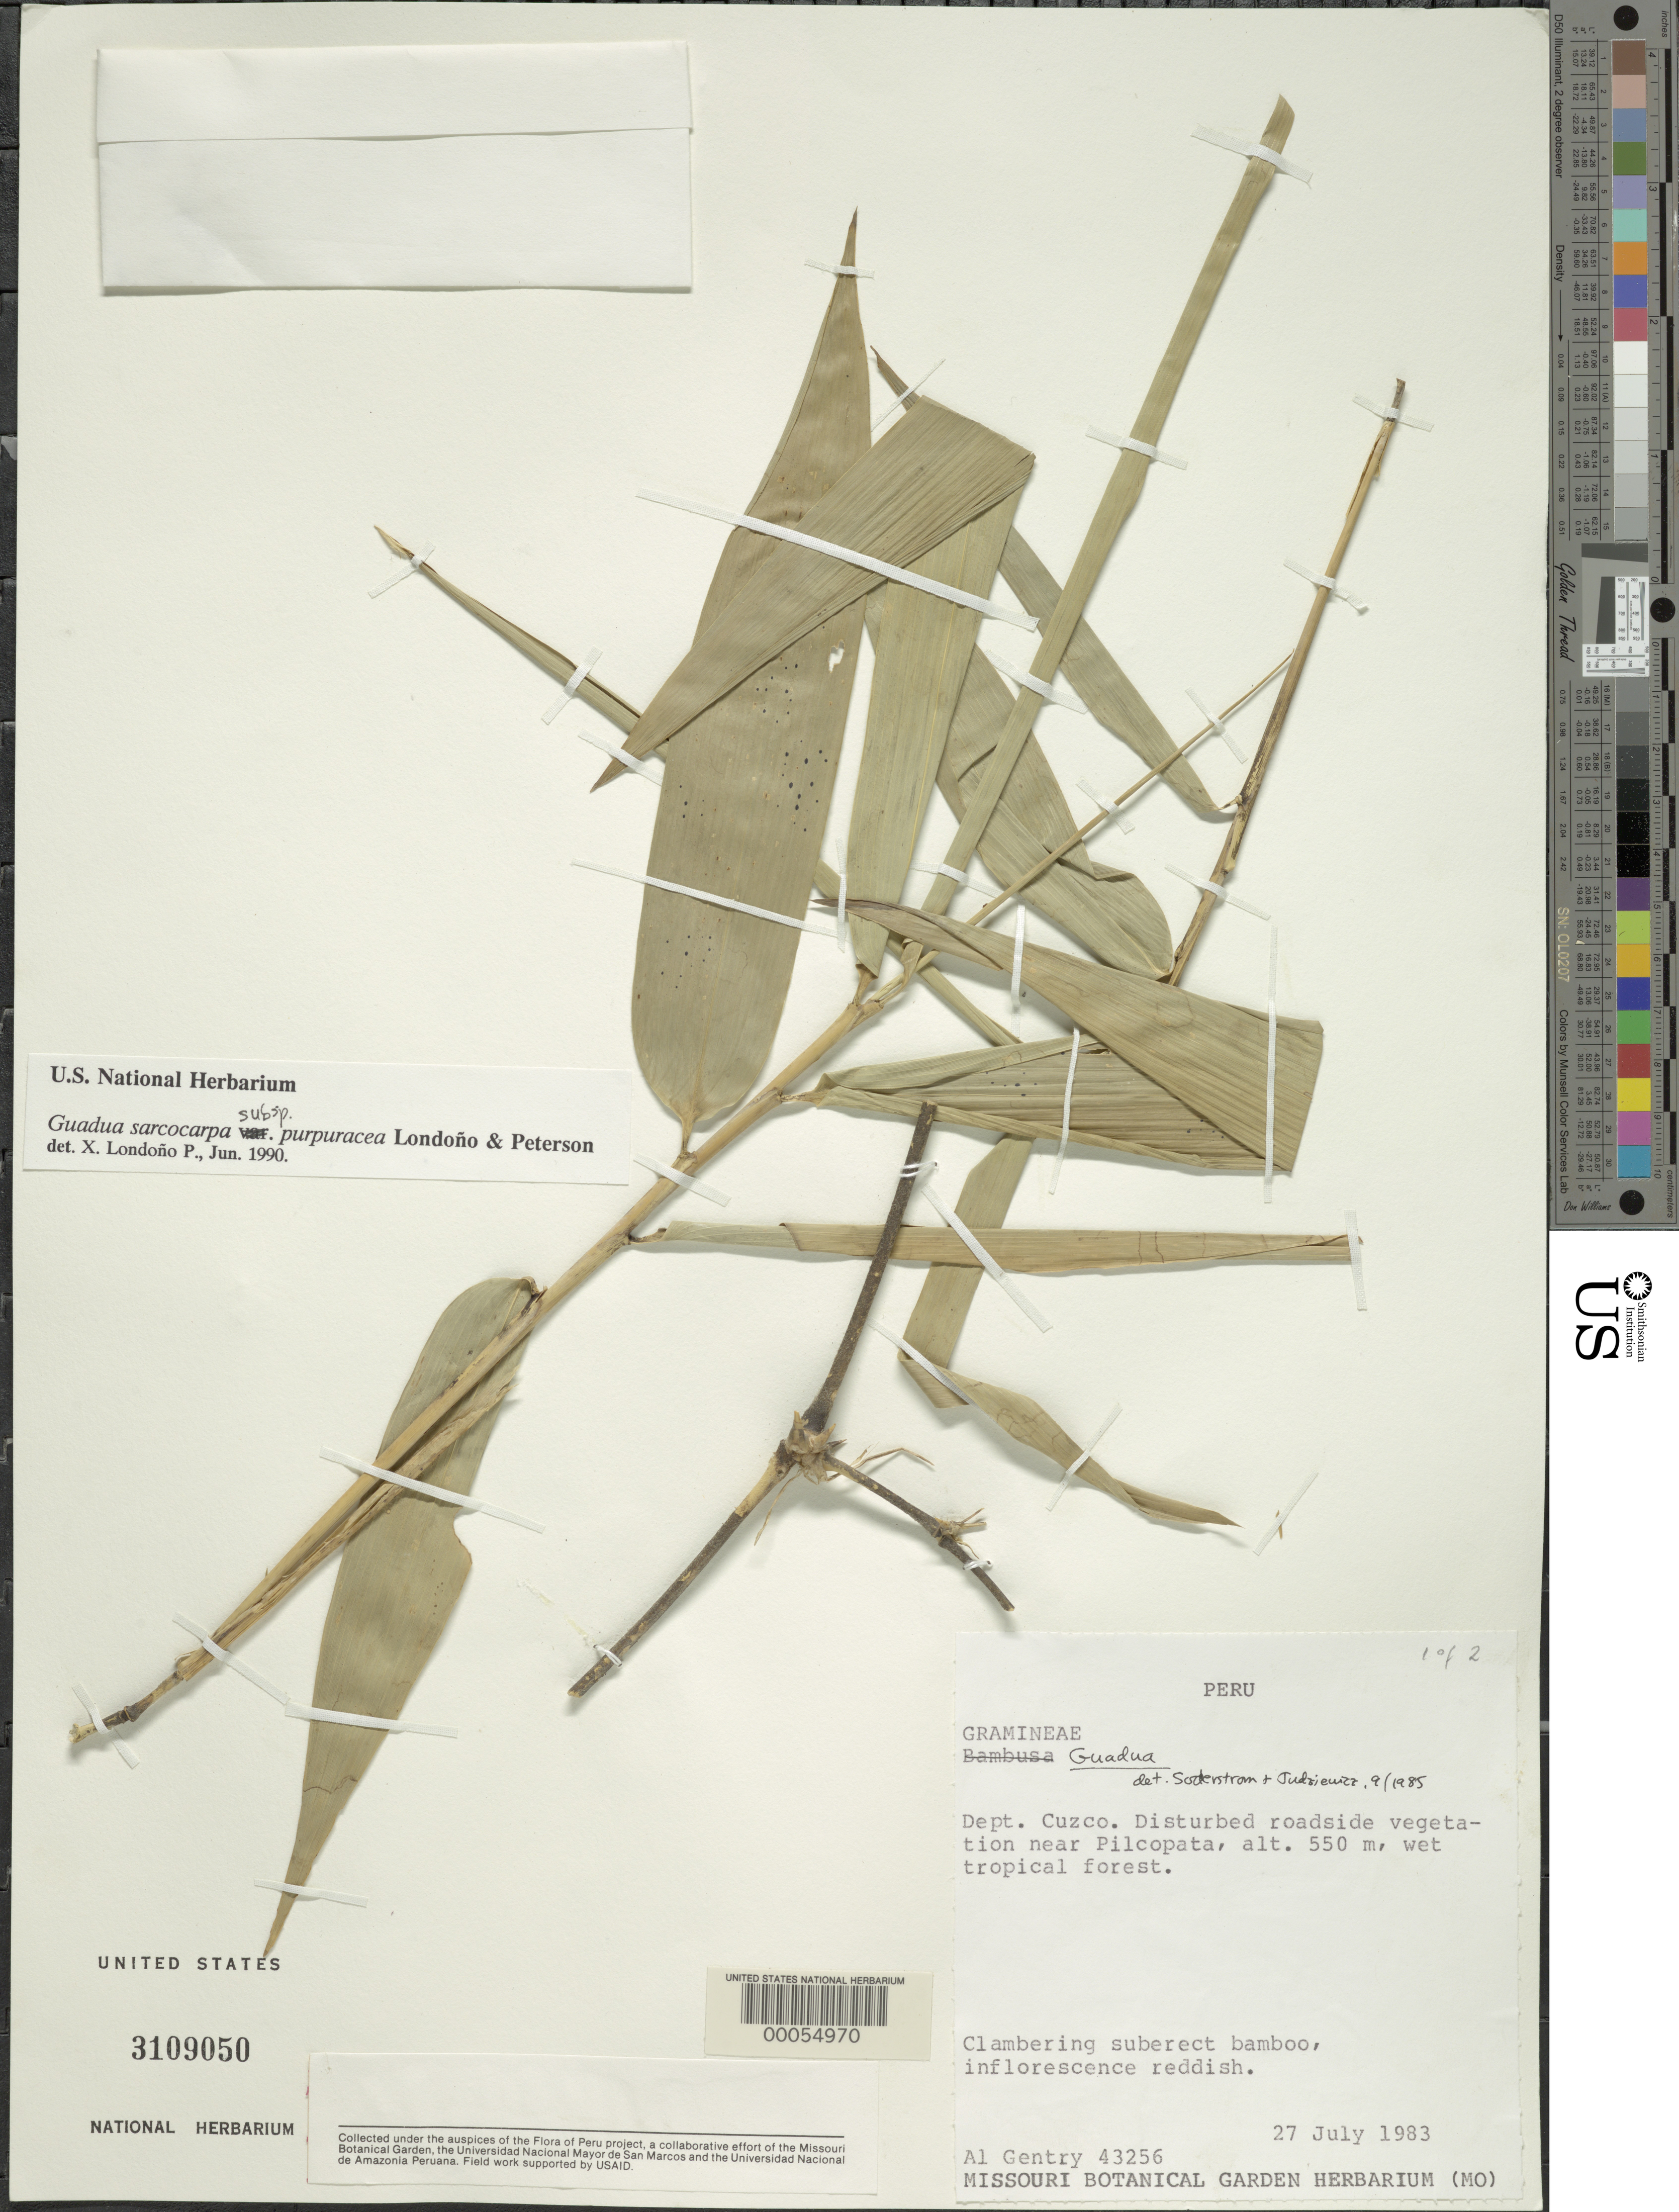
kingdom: Plantae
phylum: Tracheophyta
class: Liliopsida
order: Poales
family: Poaceae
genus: Guadua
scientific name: Guadua weberbaueri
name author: Pilg.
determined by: McMurchie, Elizabeth, (UNITED STATES)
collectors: A. H. Gentry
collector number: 43256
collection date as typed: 27 Jul 1983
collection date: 1983-07-27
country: Peru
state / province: Cusco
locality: near Pilcopata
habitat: Disturbed roadside vegetation, wet tropical forest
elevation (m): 550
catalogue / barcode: US 3109050